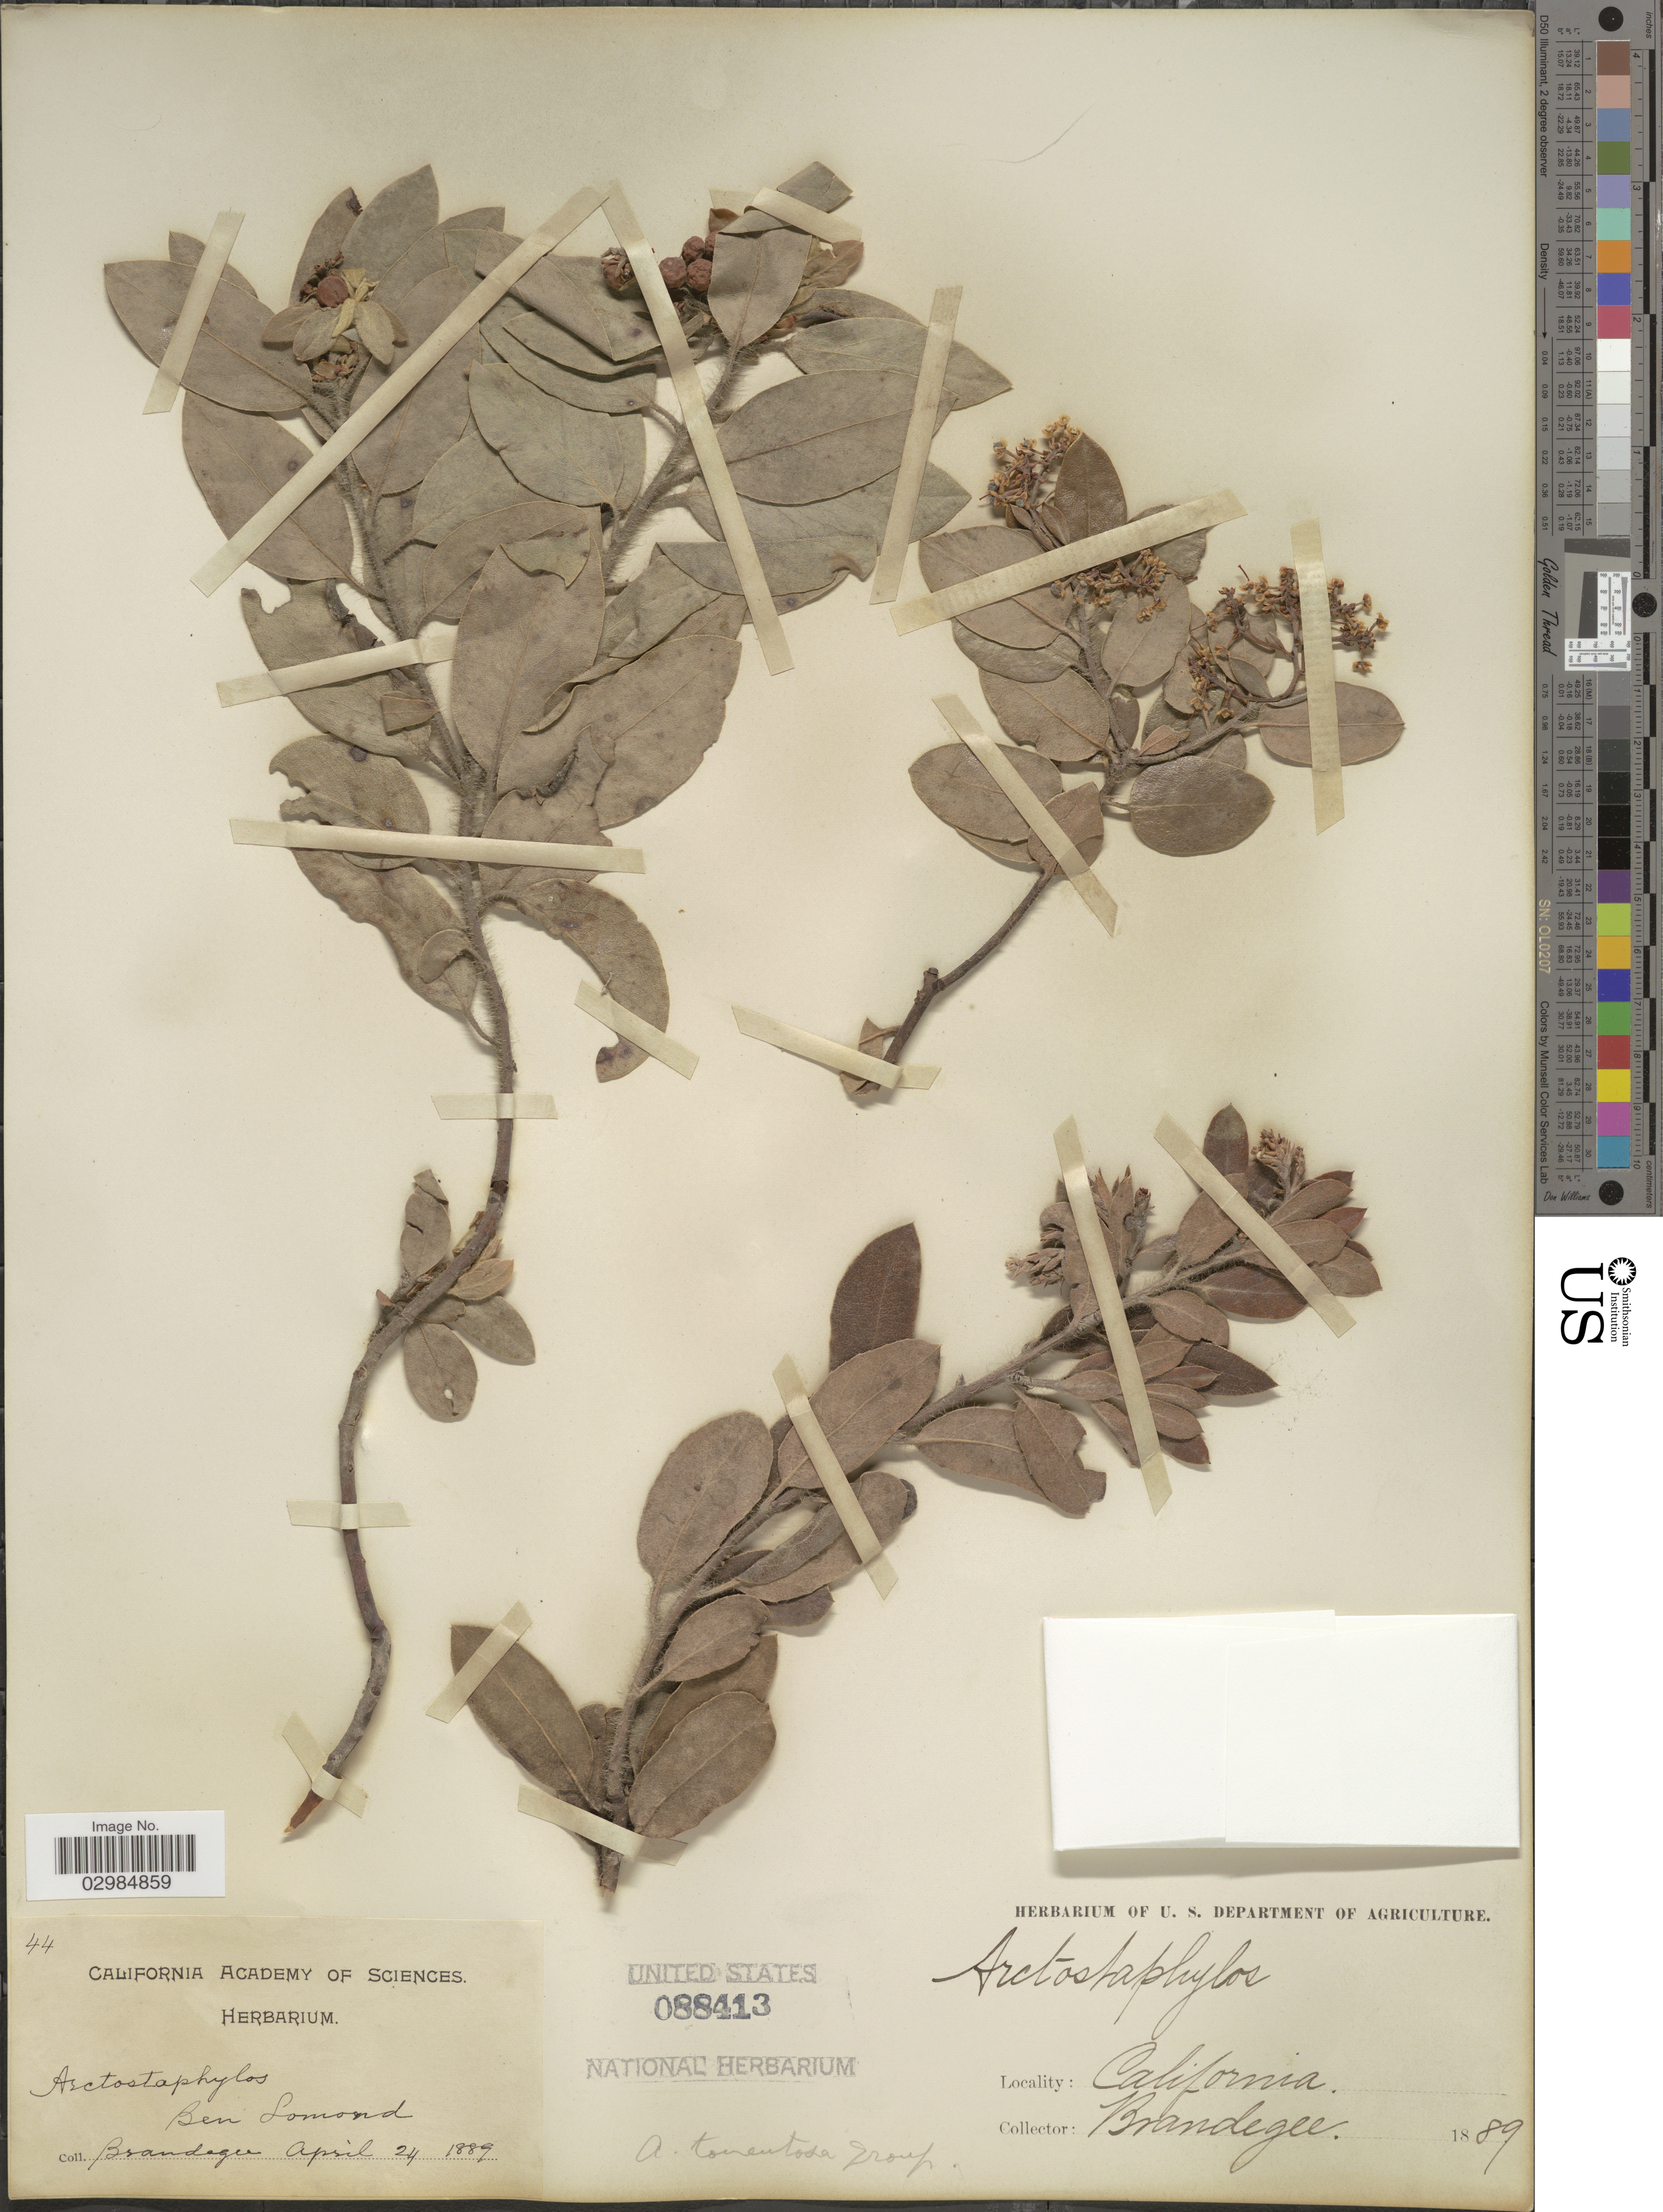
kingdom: Plantae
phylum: Tracheophyta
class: Magnoliopsida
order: Ericales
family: Ericaceae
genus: Arctostaphylos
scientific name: Arctostaphylos tomentosa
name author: (Pursh) Lindl.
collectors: -- Brandegee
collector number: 44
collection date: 1889-04-24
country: United States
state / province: California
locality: Ben Lomond.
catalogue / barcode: US 88413